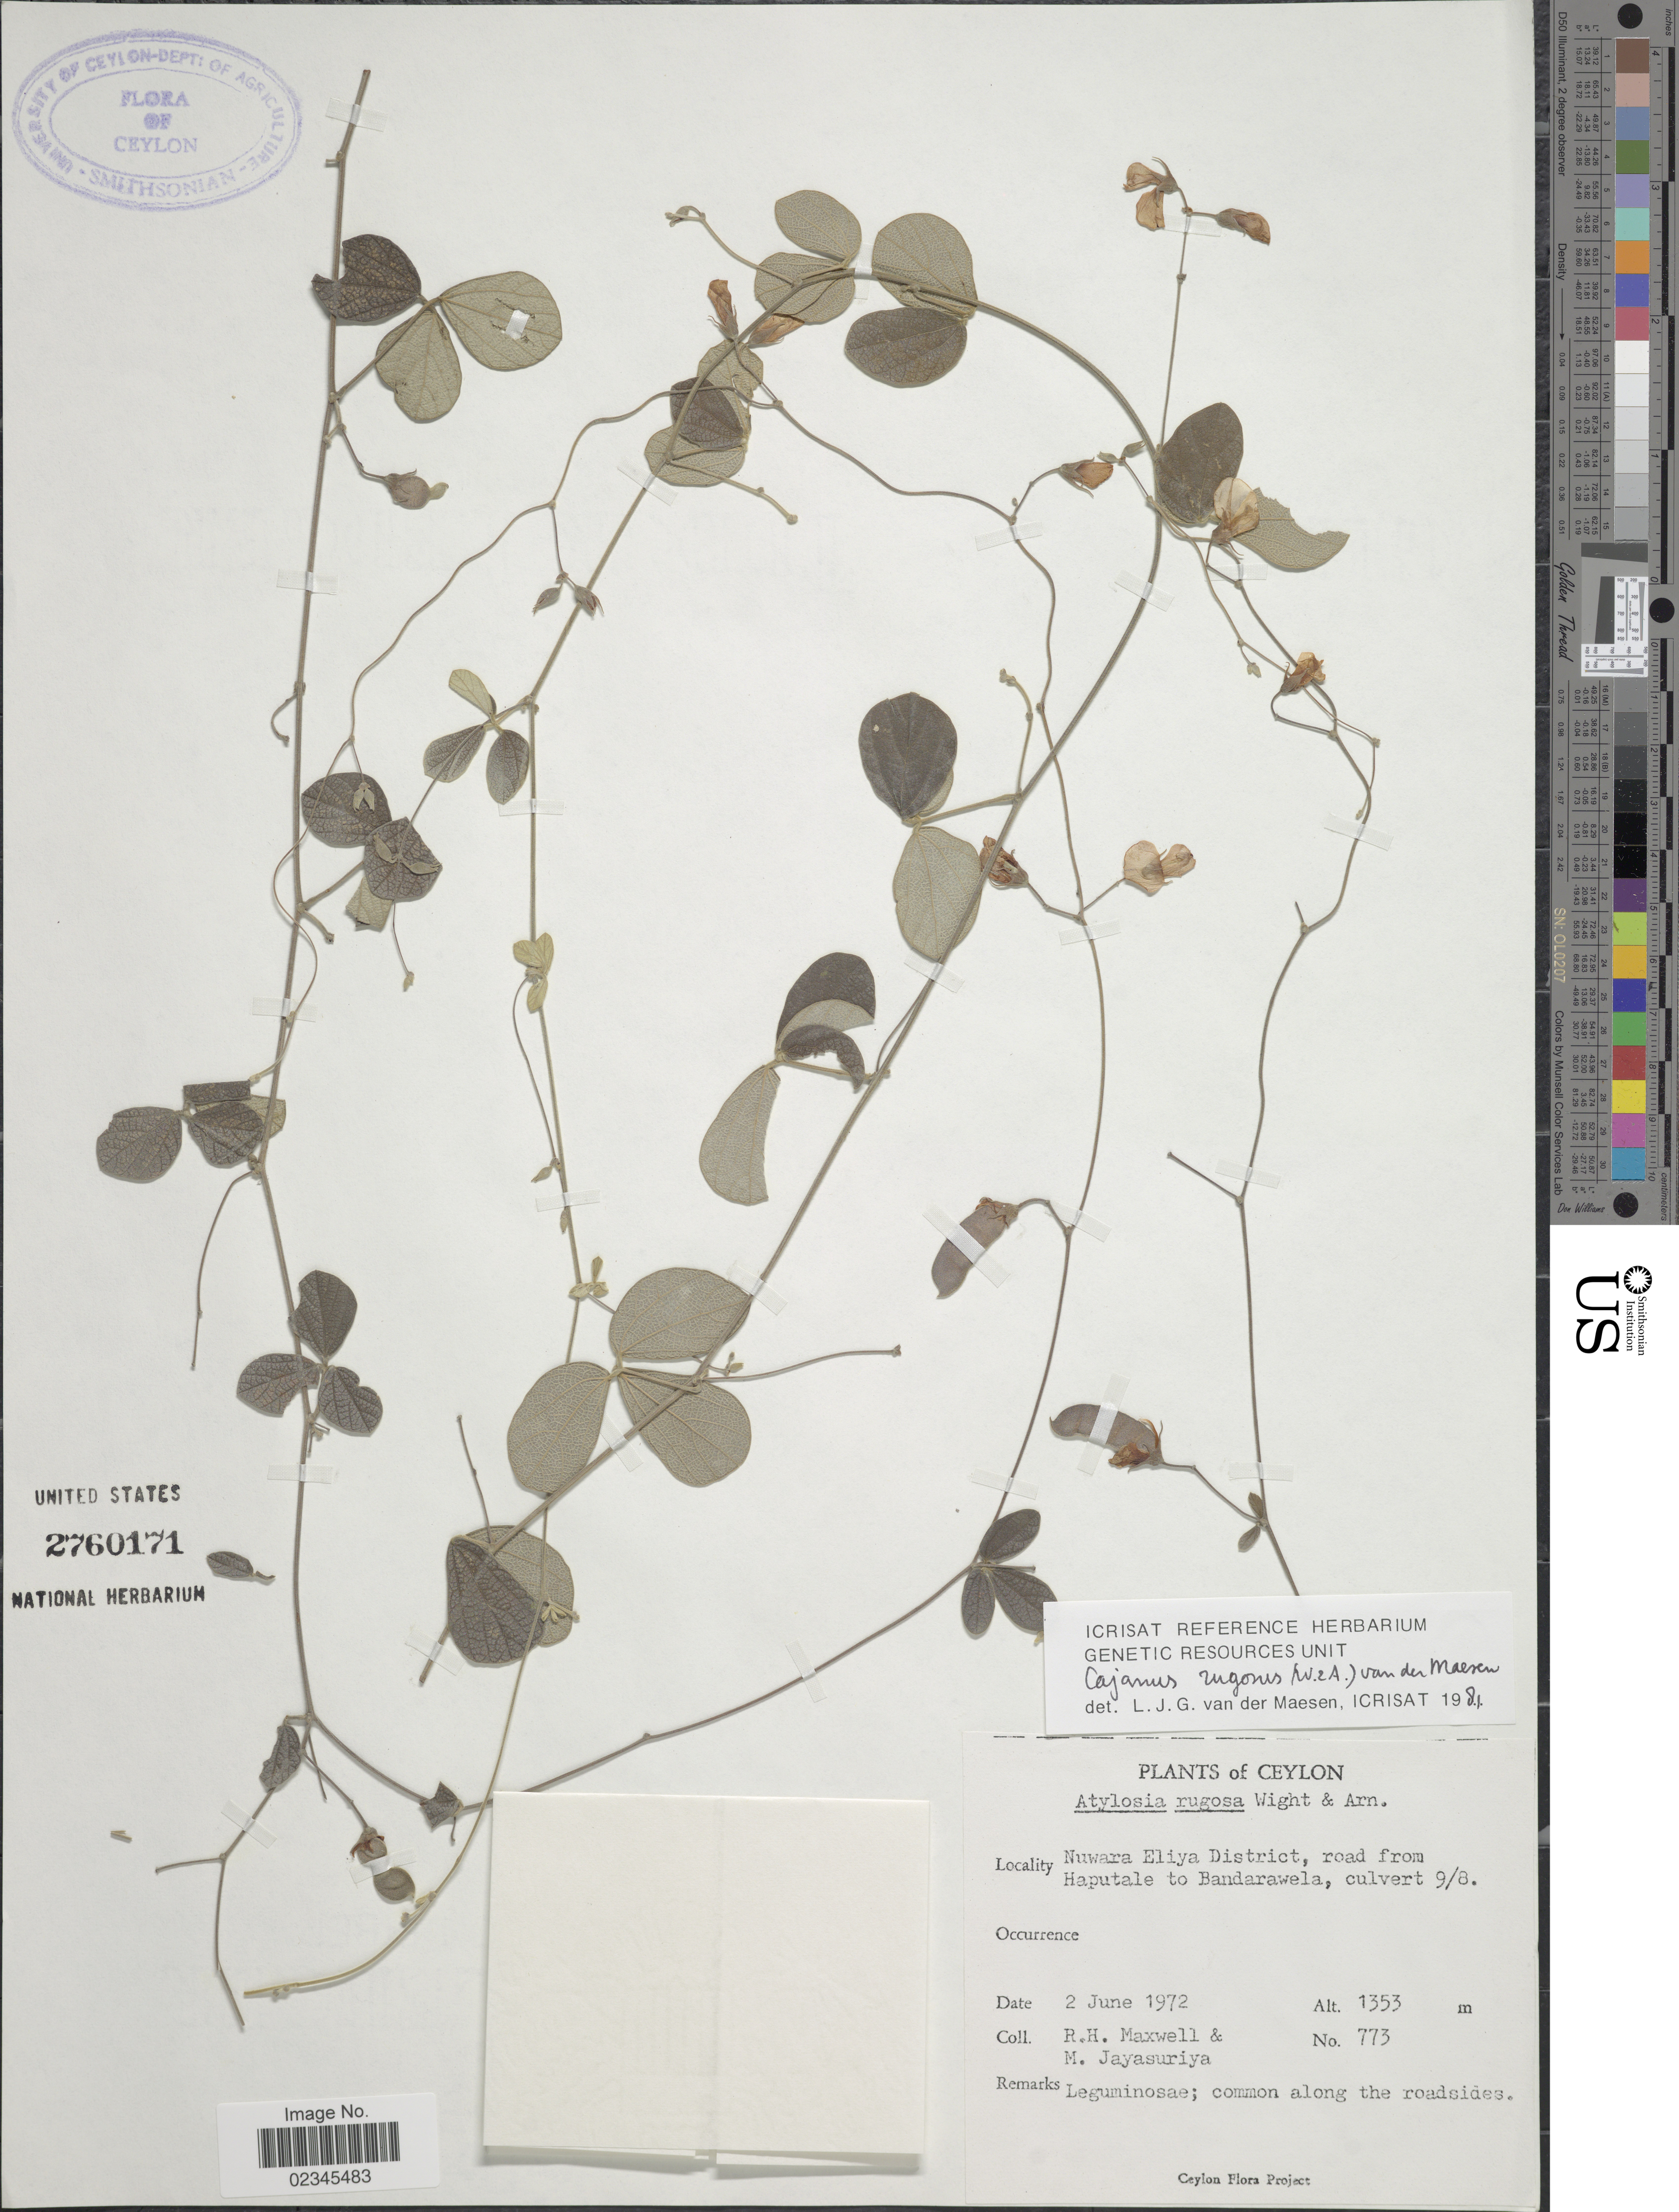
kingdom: Plantae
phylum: Tracheophyta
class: Magnoliopsida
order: Fabales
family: Fabaceae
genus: Cajanus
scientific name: Cajanus rugosus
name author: (Wight & Arn.) Maesen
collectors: R. Maxwell & M. Jayasuriya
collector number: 773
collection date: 1972-06-02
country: Sri Lanka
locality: Ceylon. Nuwara Eliya District, road from Haputale to Bandarawela, culvert 9/8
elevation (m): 1353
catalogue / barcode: US 2760171